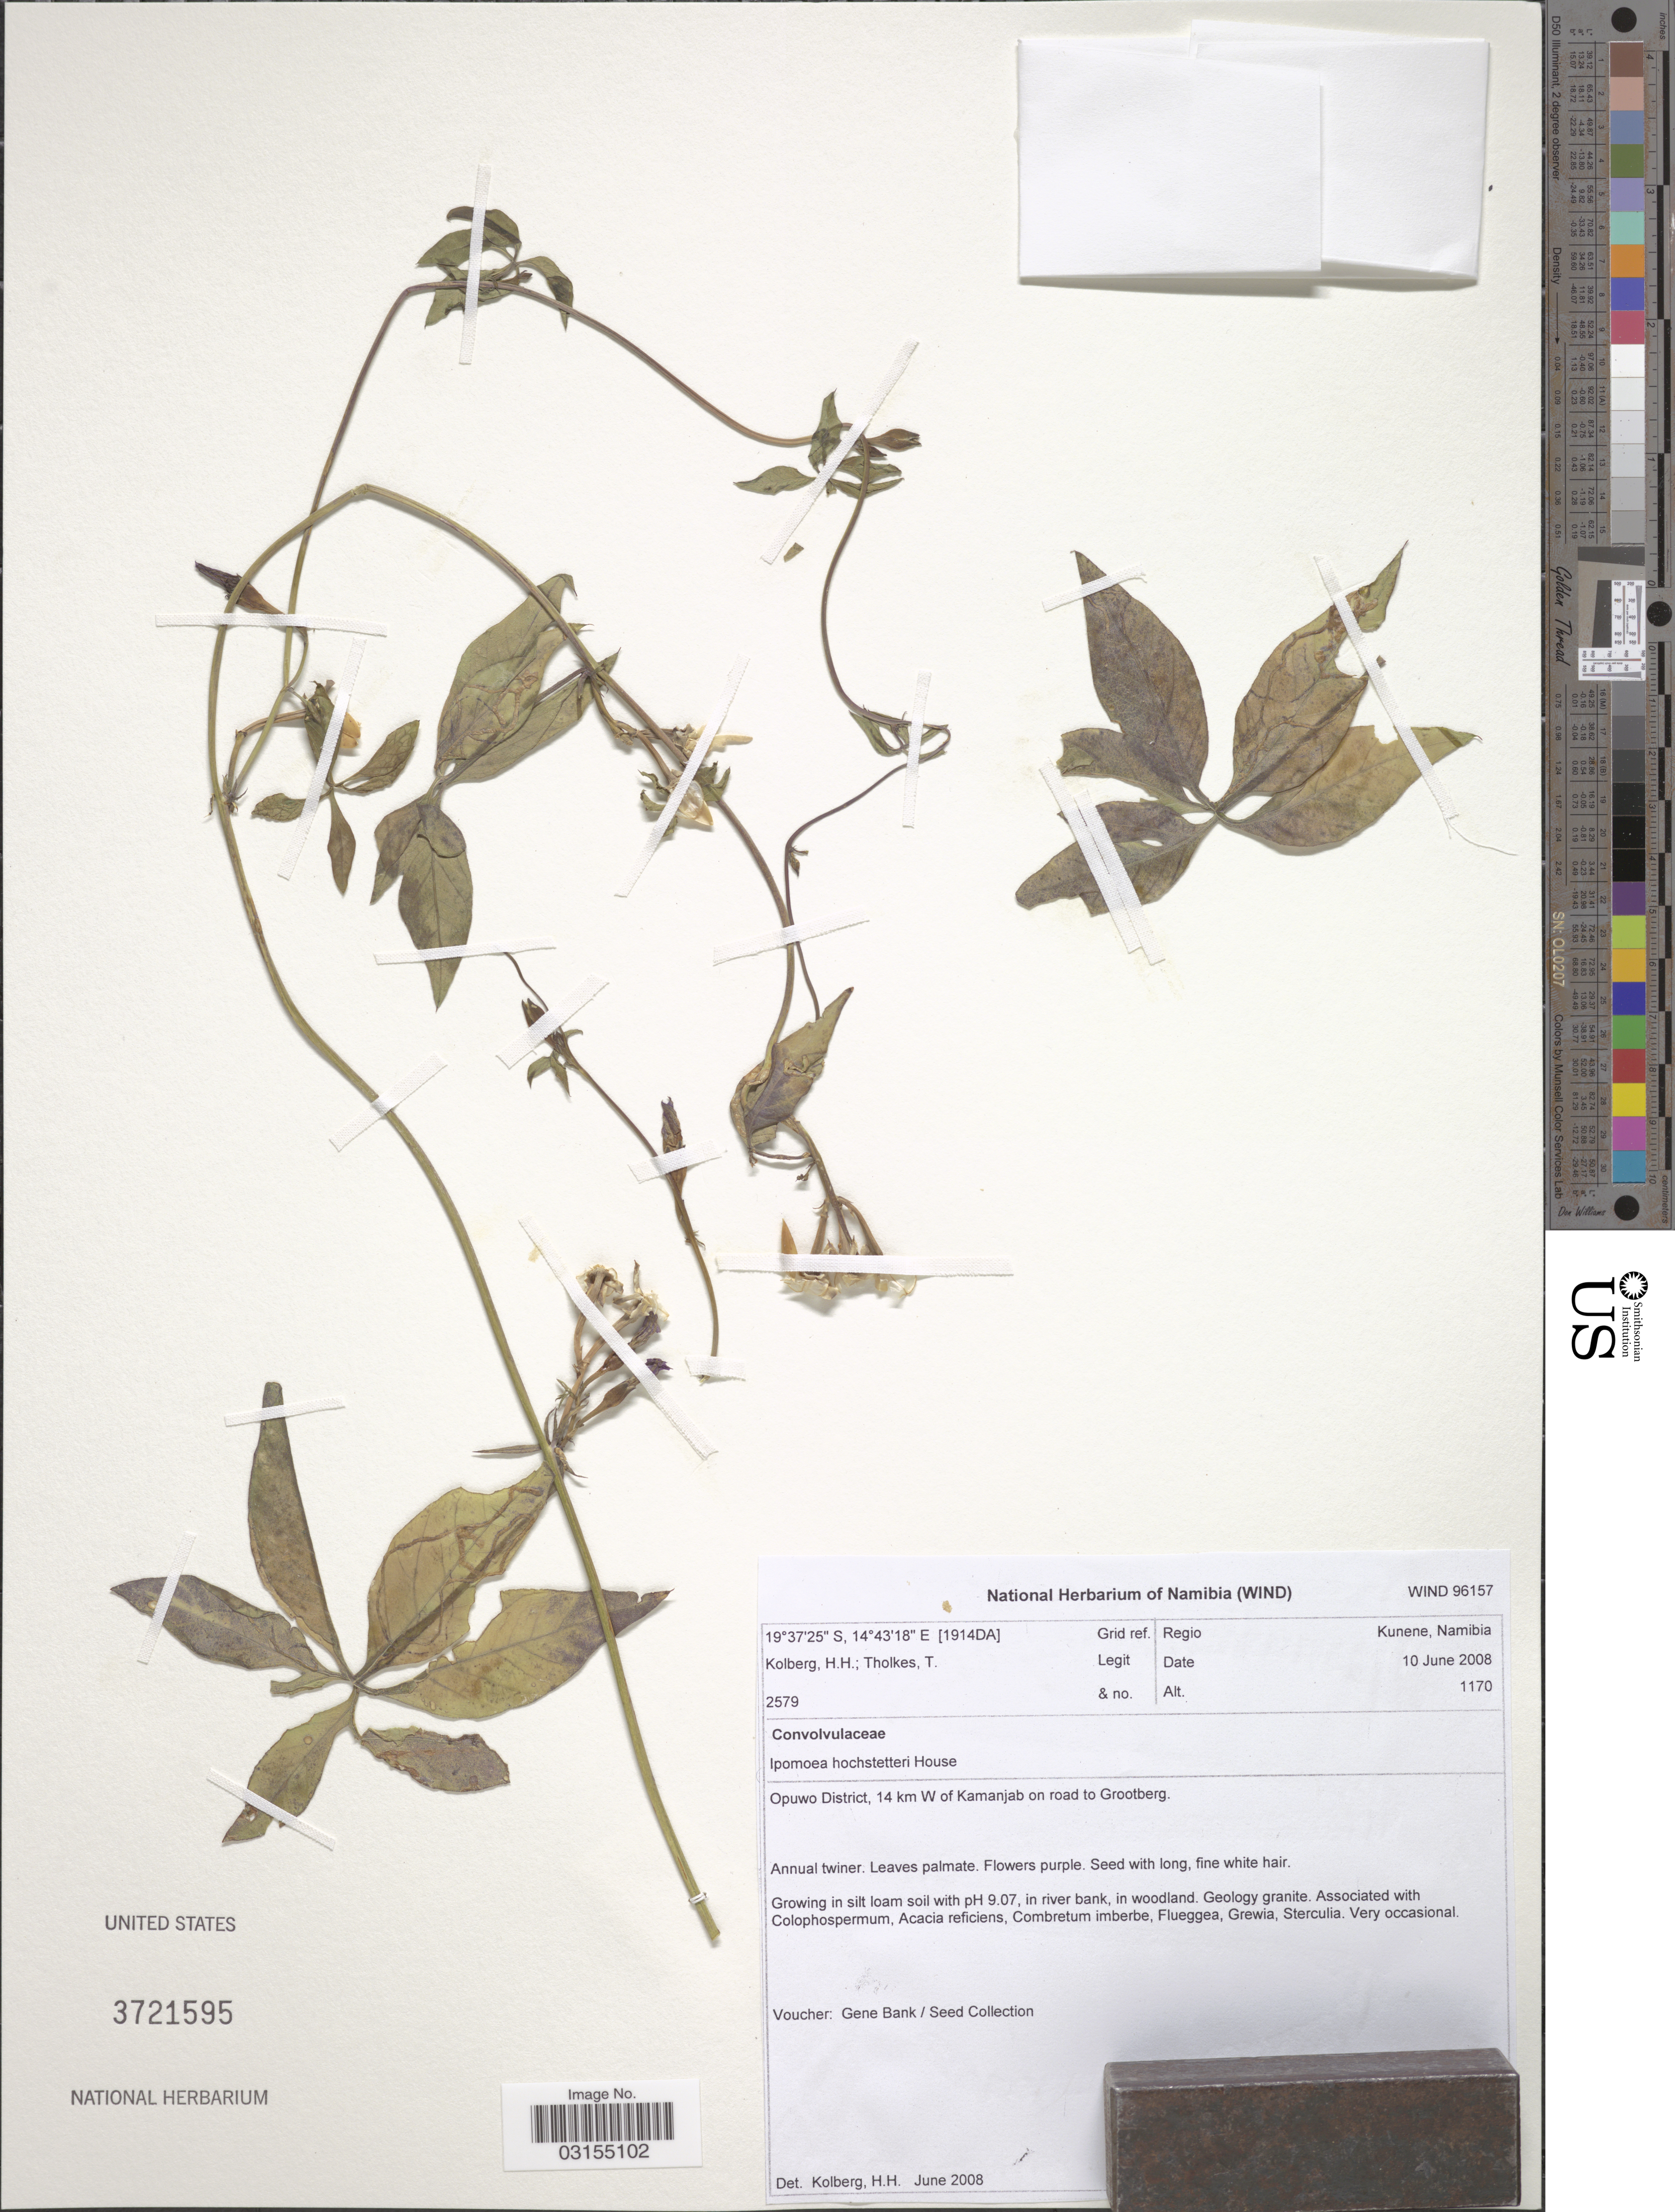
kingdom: Plantae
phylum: Tracheophyta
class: Magnoliopsida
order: Solanales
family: Convolvulaceae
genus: Ipomoea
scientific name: Ipomoea hochstetteri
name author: House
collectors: H. H. Kolberg & T. Tholkes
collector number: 2579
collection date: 2008-06-10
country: Namibia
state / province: Kunene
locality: [1914DA] Grid ref. Regio Kunene. Opuwo District, 14 km W of Kamanjab on road to Grootberg.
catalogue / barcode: US 3721595